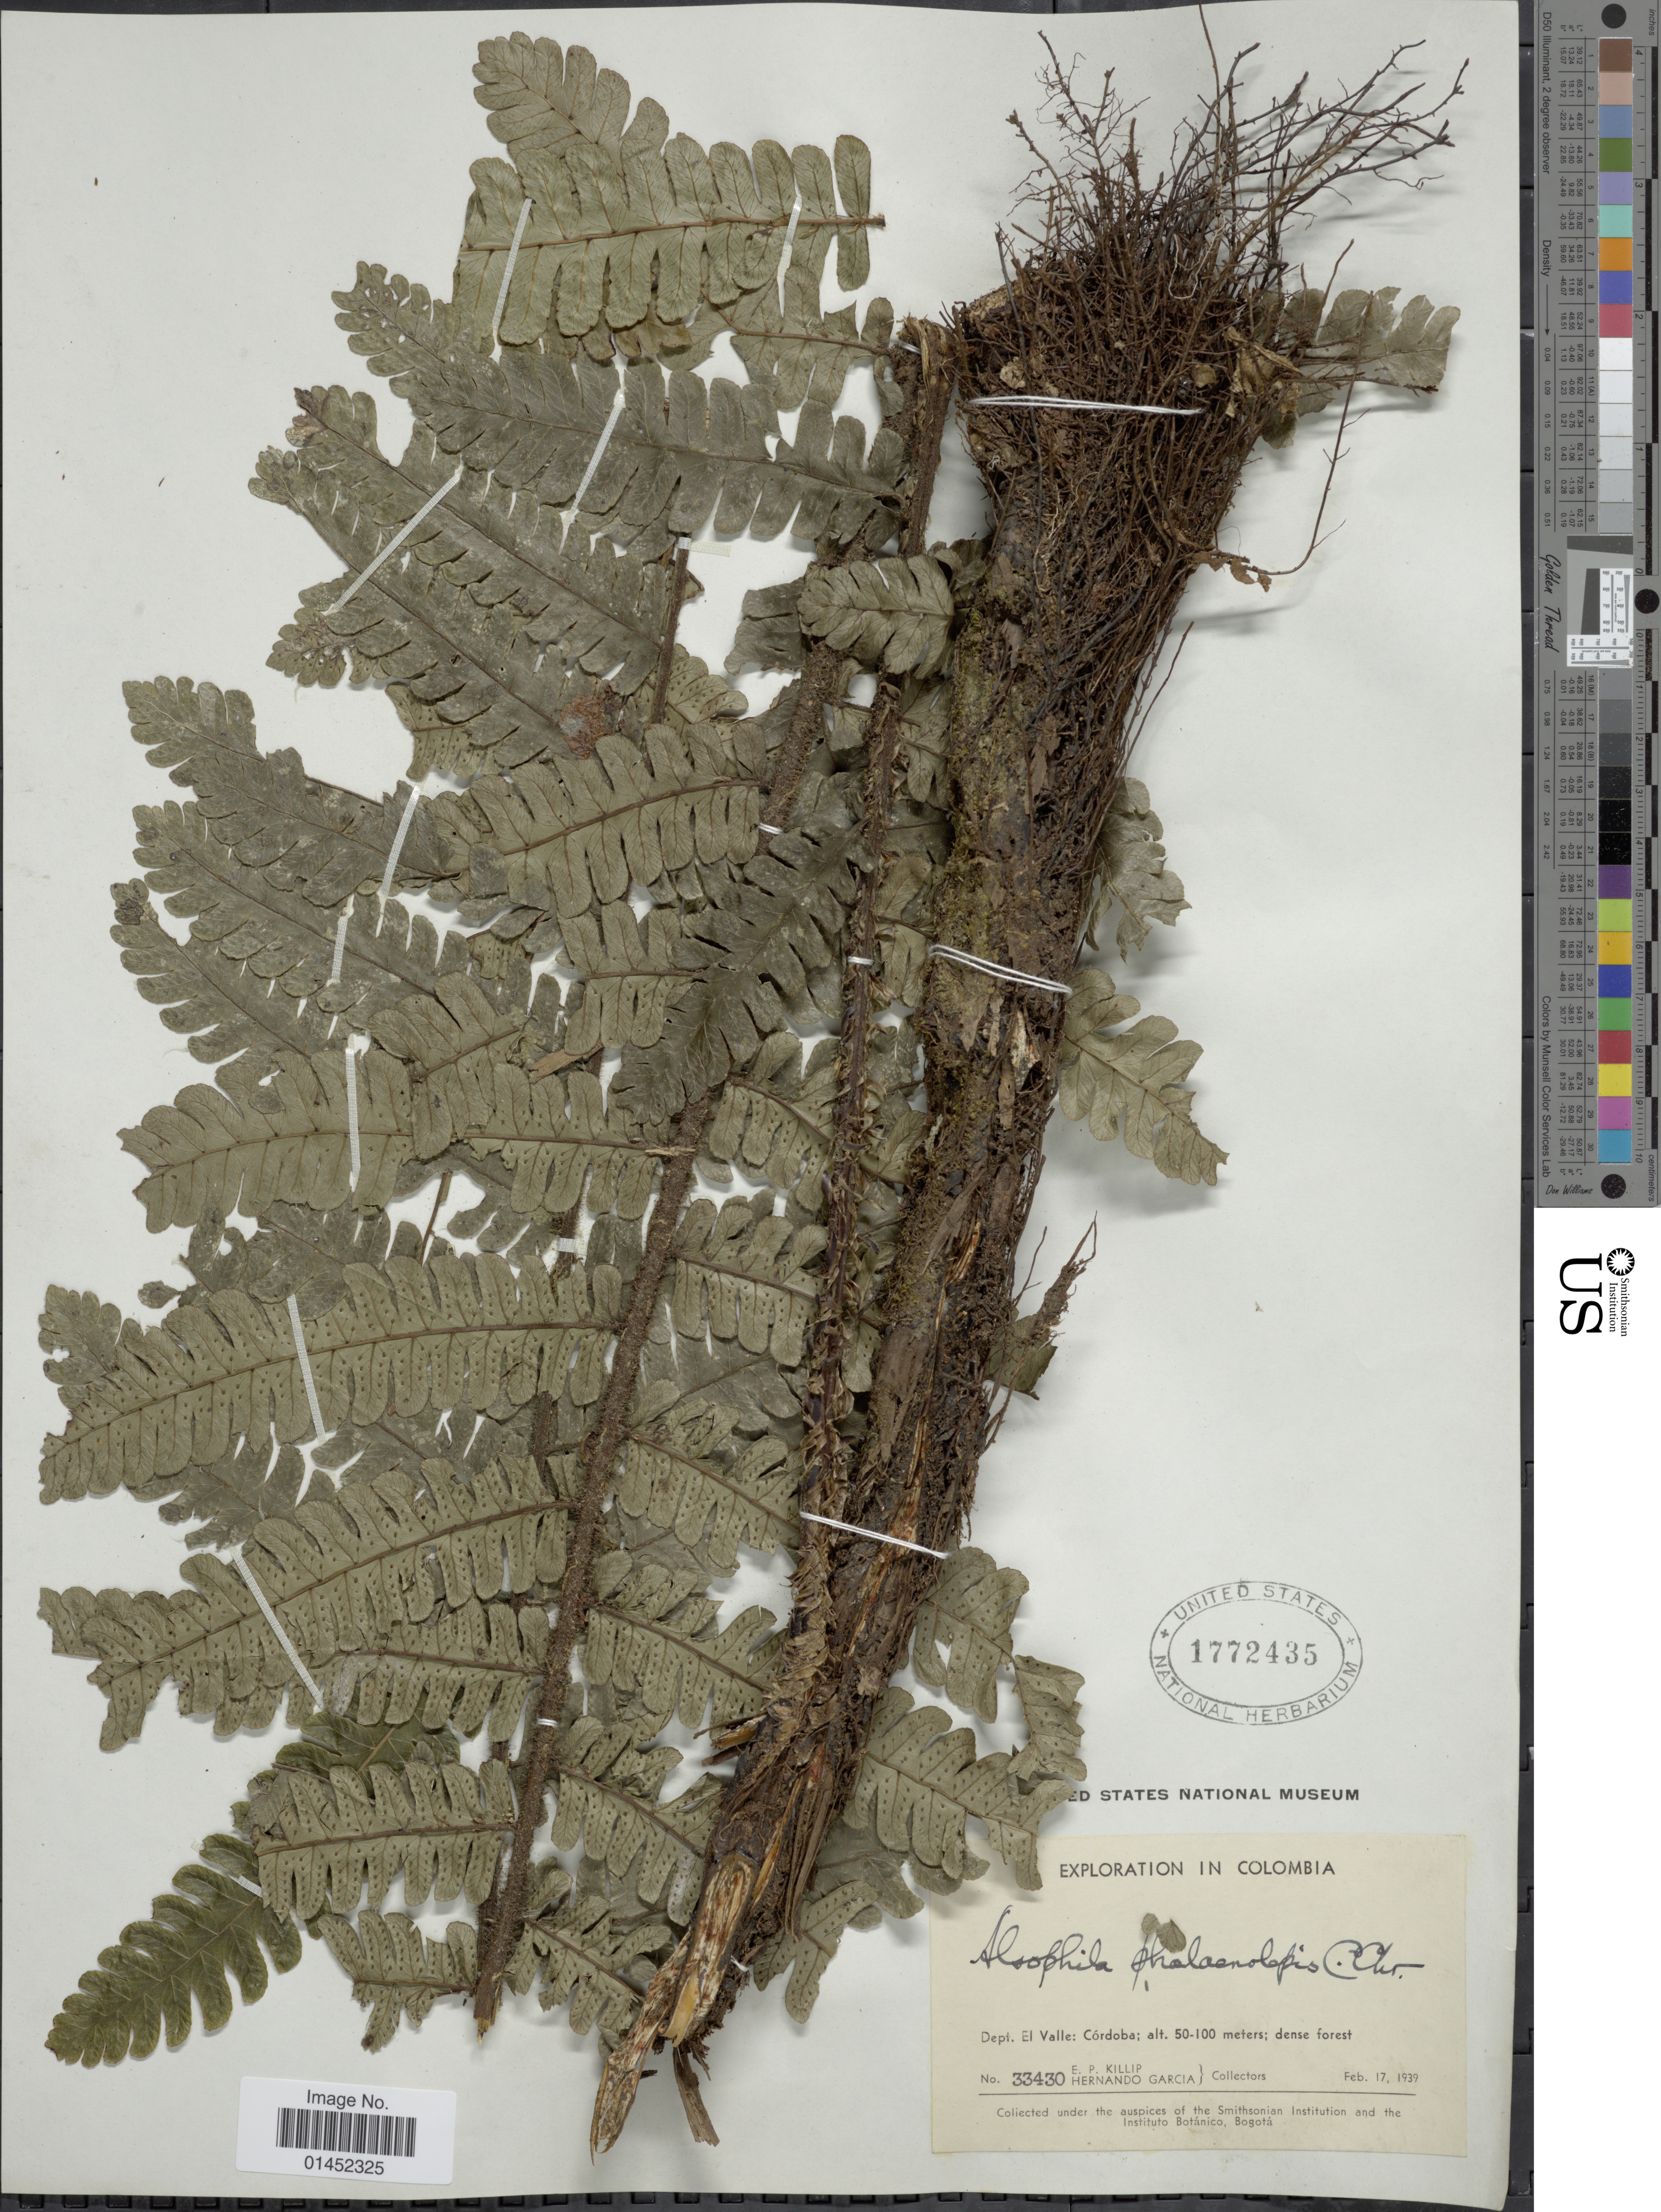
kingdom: Plantae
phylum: Tracheophyta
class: Polypodiopsida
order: Cyatheales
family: Cyatheaceae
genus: Cyathea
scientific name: Cyathea phalaenolepis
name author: (C. Chr.) Domin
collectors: E. P. Killip & H. Garcia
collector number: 33430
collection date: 1939-02-17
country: Colombia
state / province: Valle del Cauca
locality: Dept. El Valle: Cóordoba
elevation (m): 50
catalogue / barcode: US 1772435